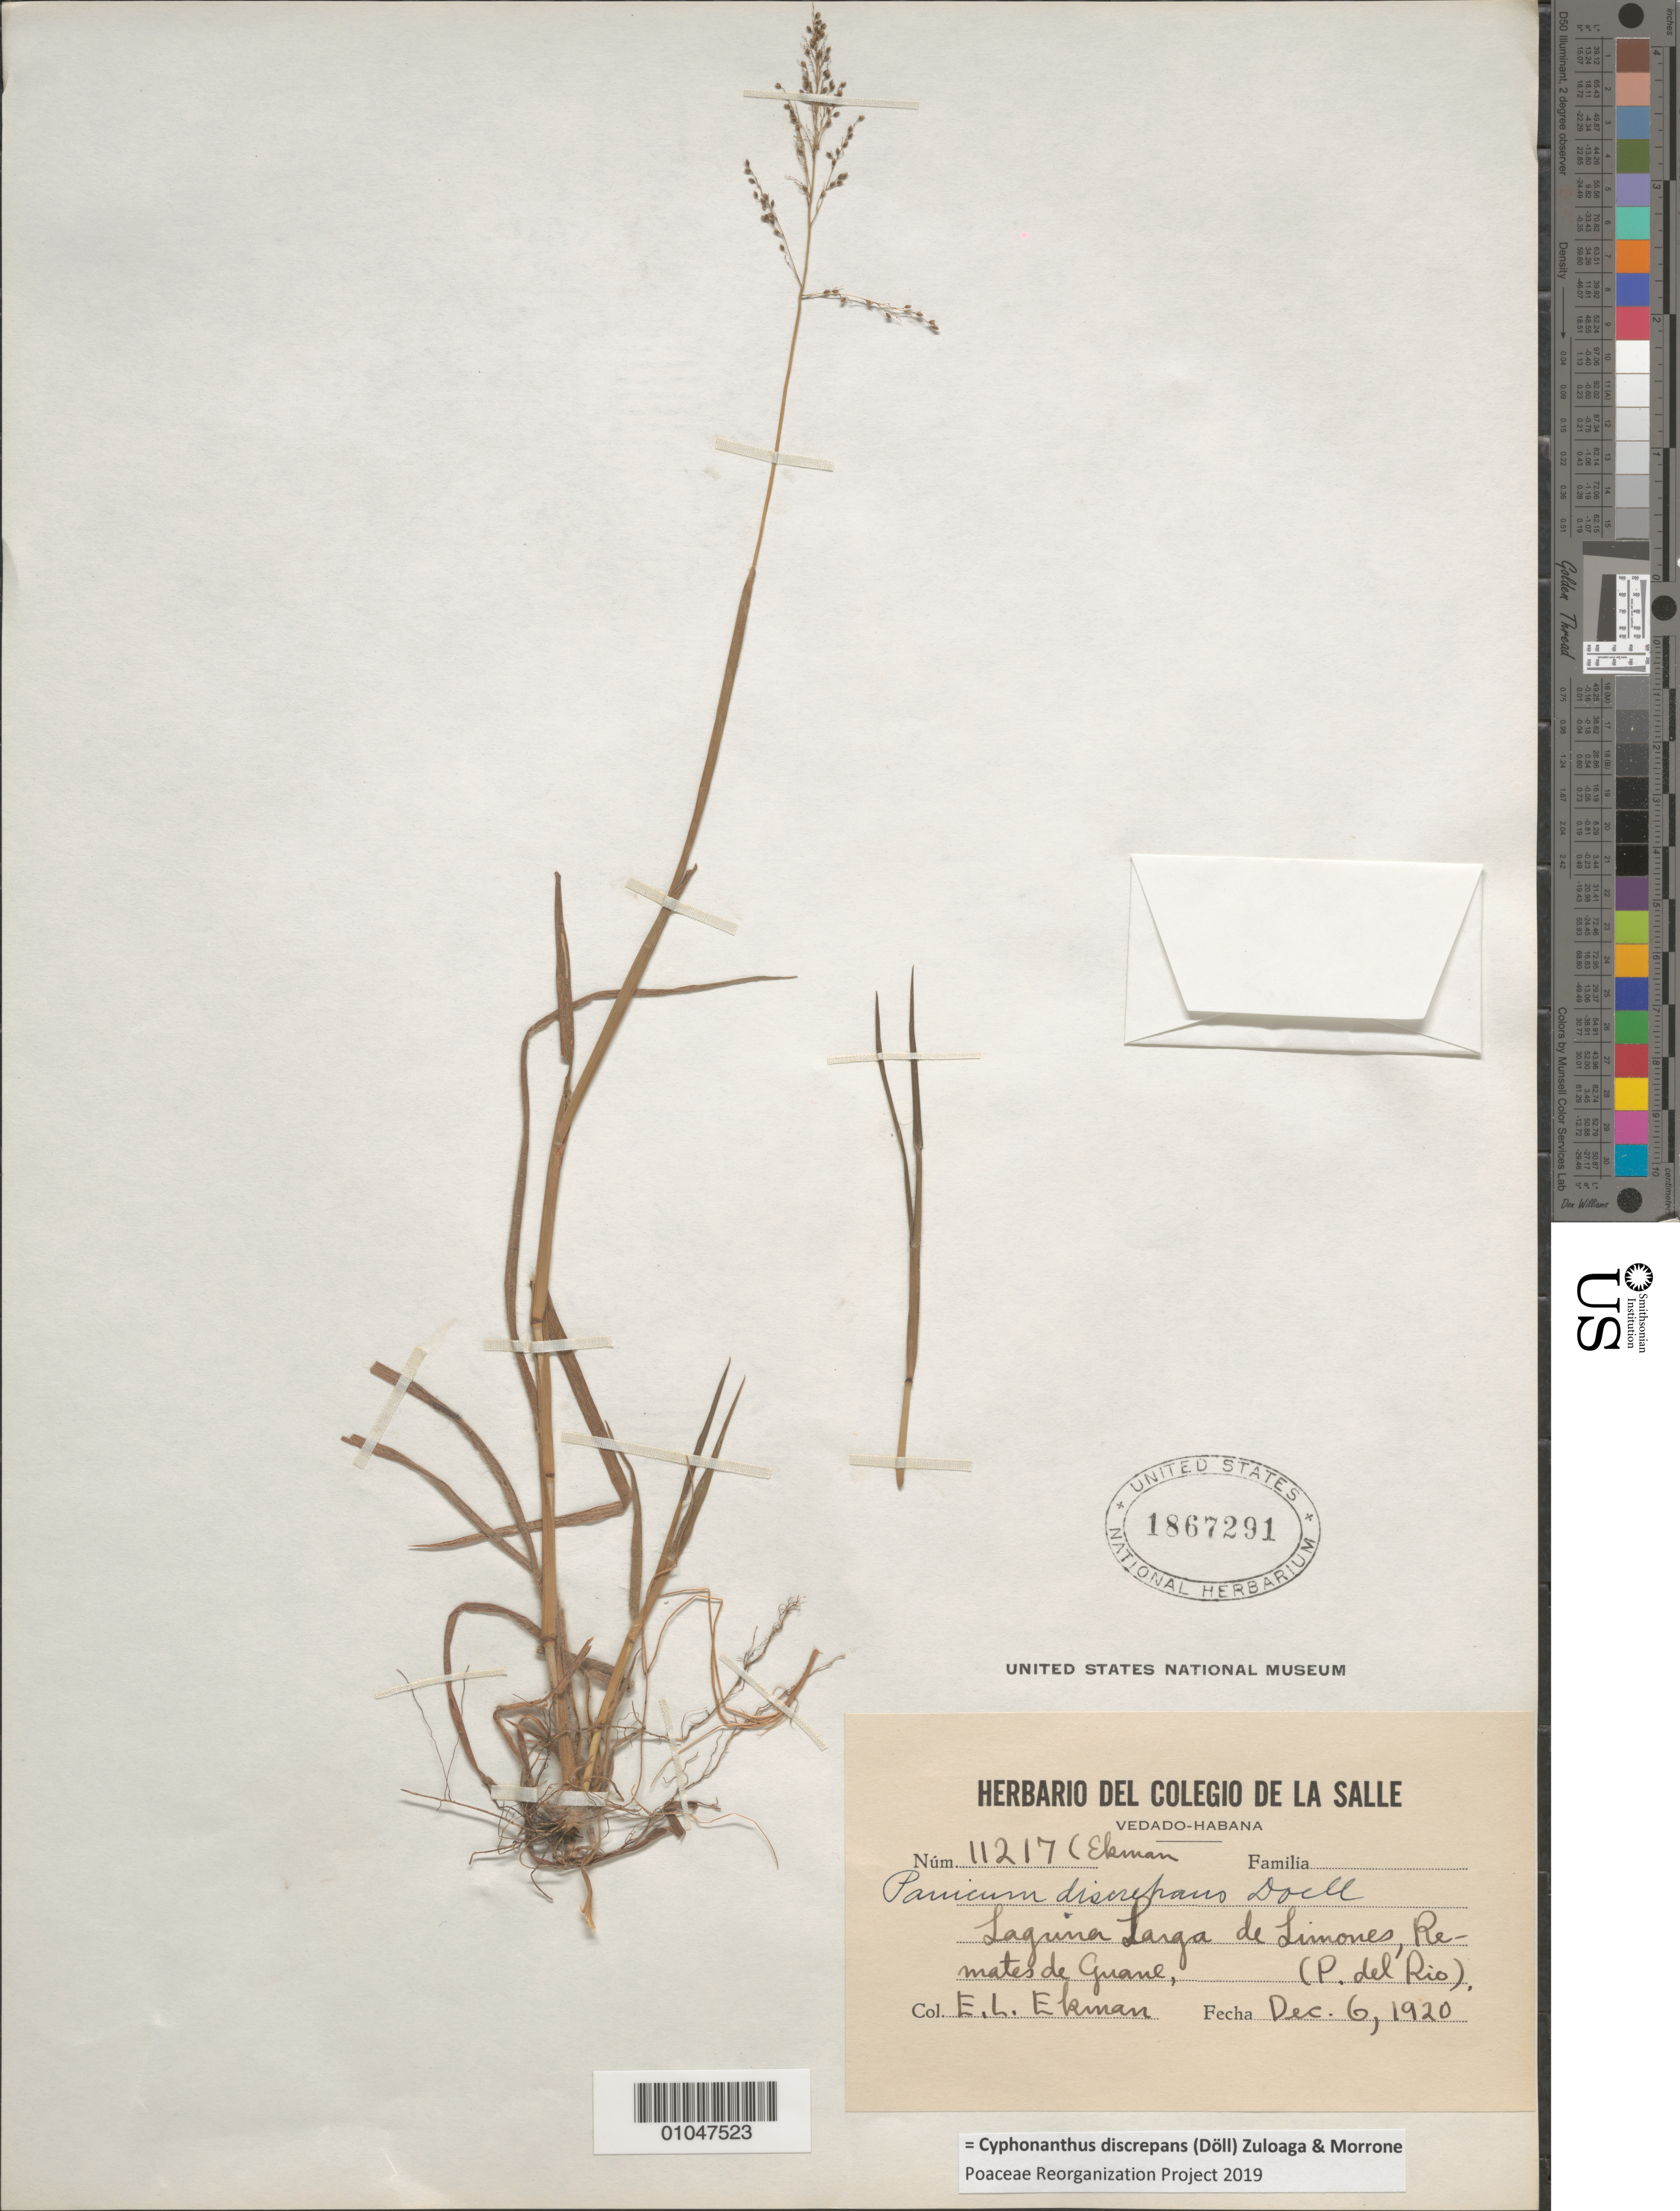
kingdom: Plantae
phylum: Tracheophyta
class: Liliopsida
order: Poales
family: Poaceae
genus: Panicum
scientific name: Panicum discrepans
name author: Döll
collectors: E. L. Ekman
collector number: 11217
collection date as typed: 06 Dec 1920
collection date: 1920-12-06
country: Cuba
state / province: Pinar del Rio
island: Cuba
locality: Laguna Larga de Limones Remates de Guane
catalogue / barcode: US 1867291